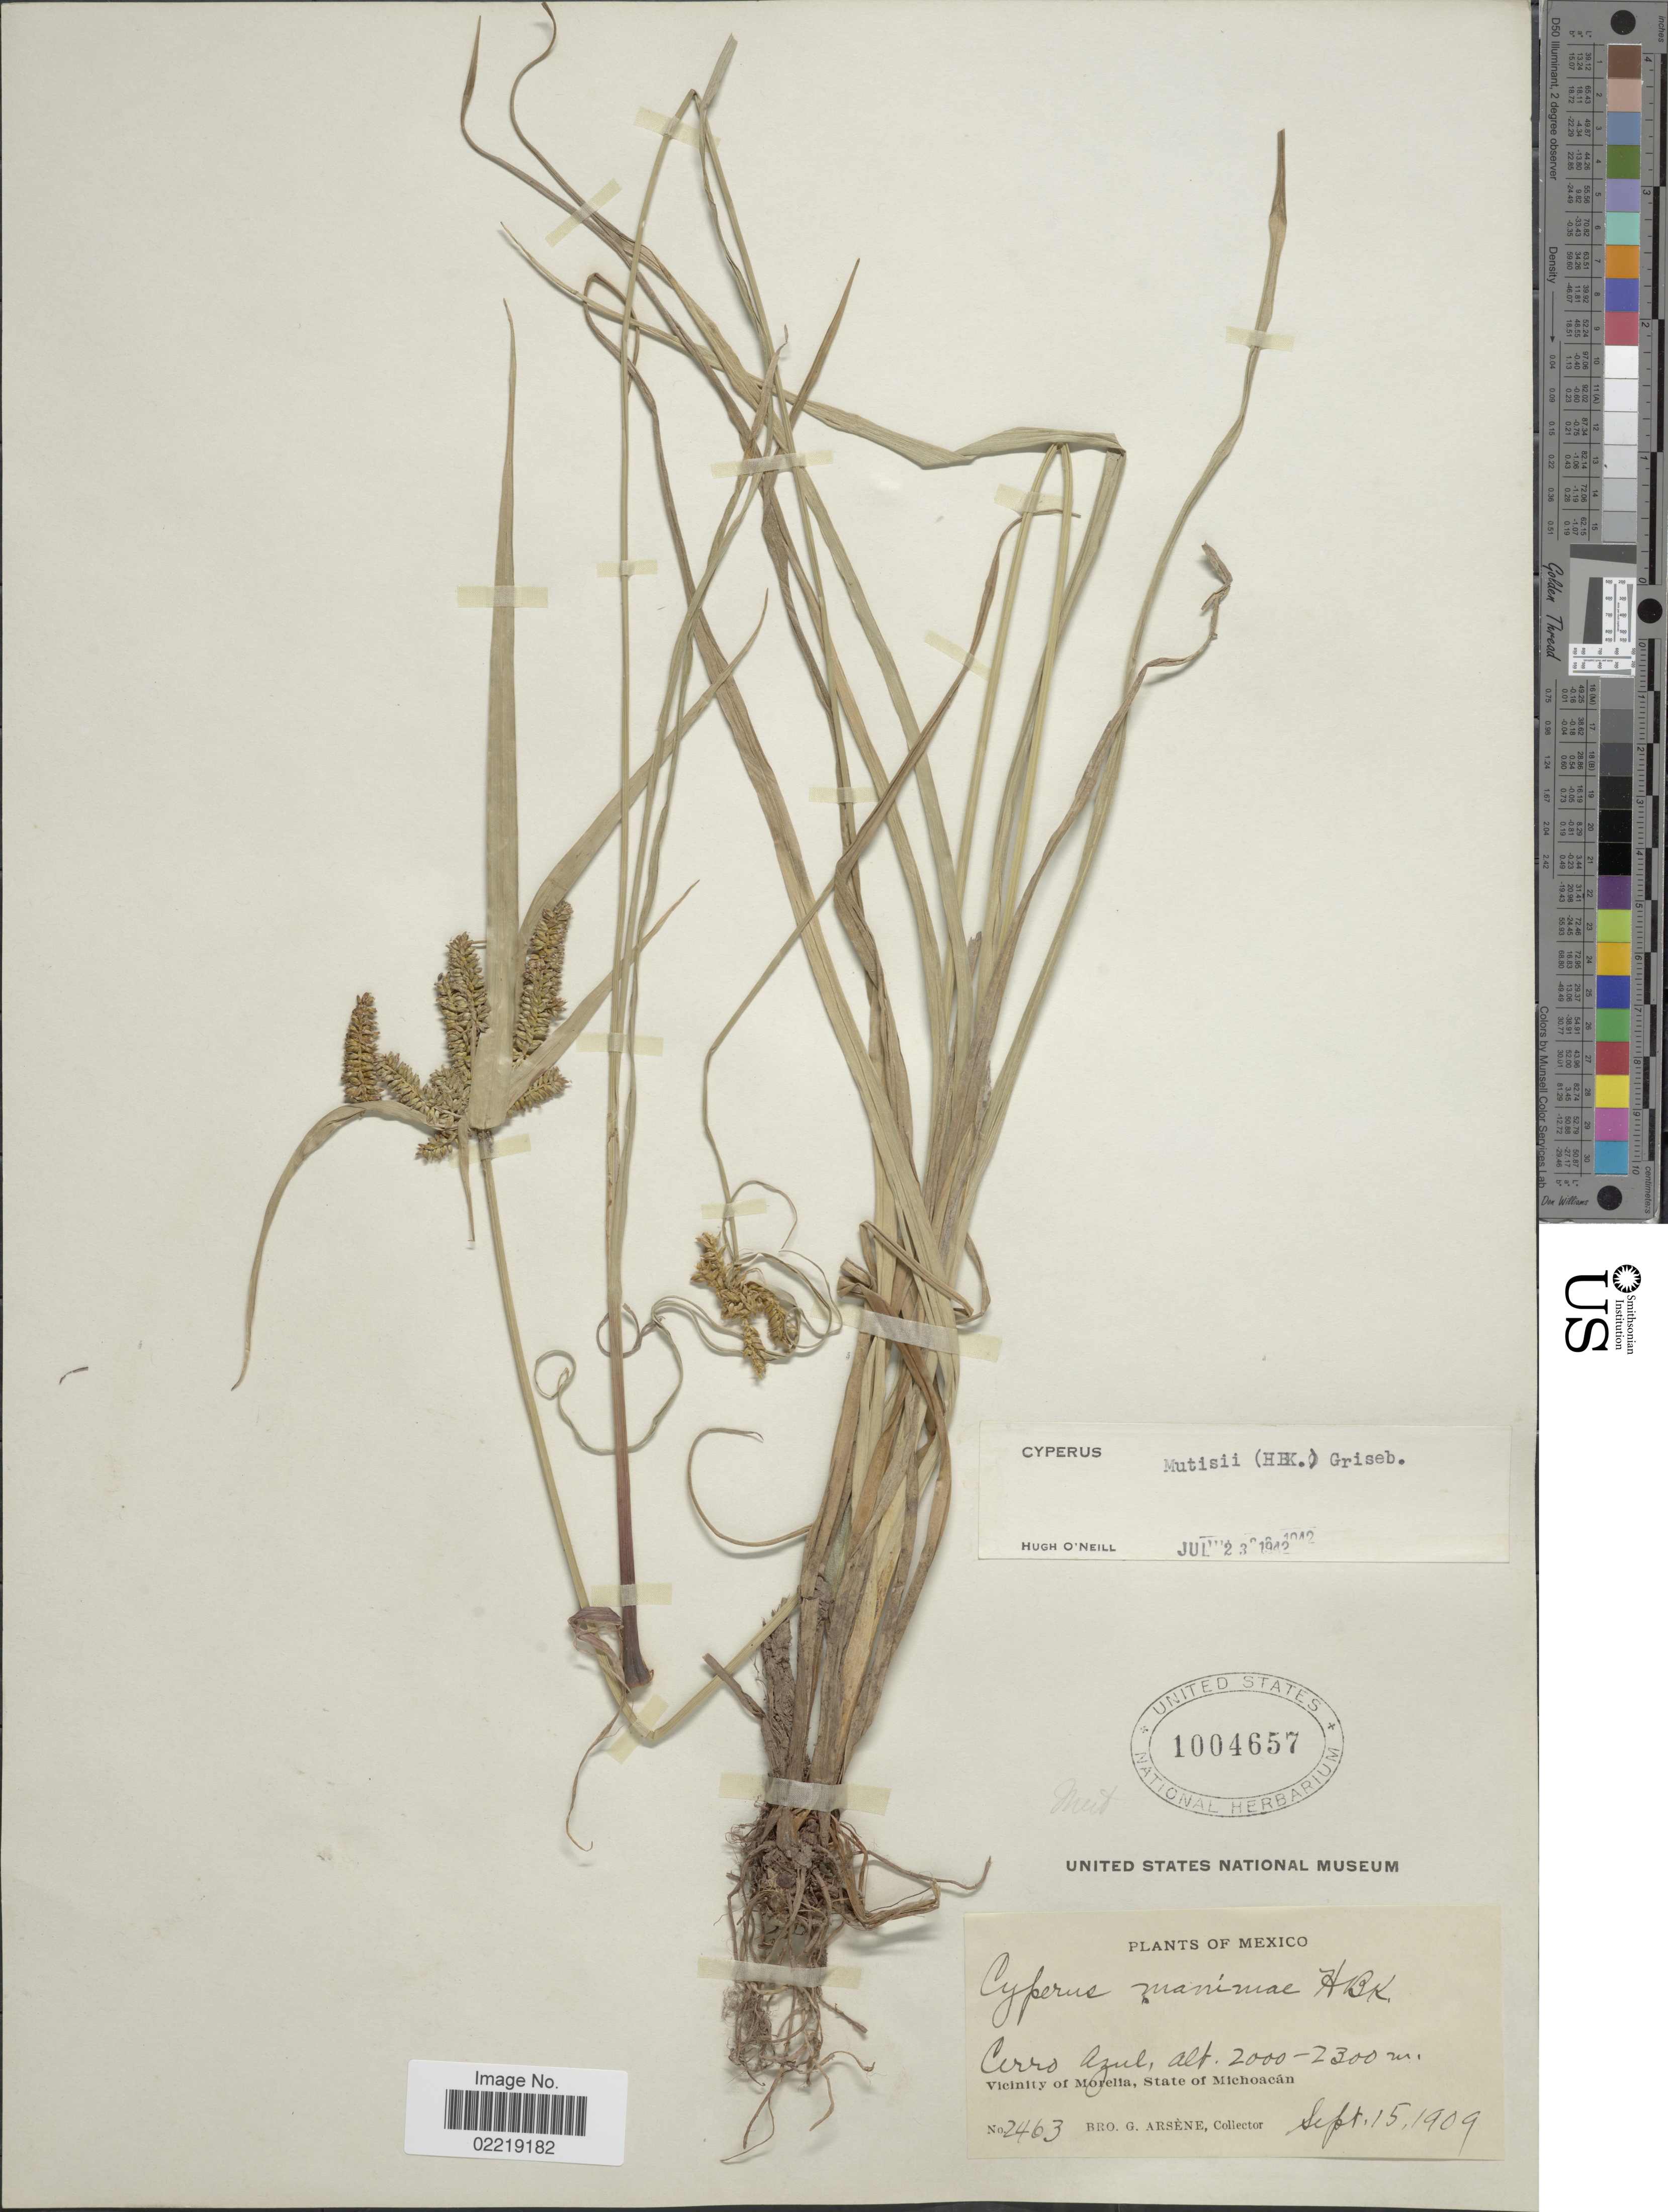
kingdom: Plantae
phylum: Tracheophyta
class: Liliopsida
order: Poales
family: Cyperaceae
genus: Cyperus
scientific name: Cyperus mutisii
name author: (Kunth) Andersson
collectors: Bro. G. Arsène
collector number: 2463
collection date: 1909-09-15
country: Mexico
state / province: Michoacán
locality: Cerro Azul, Vicinity of Morelia, State of Michoacan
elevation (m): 2000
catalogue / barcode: US 1004657